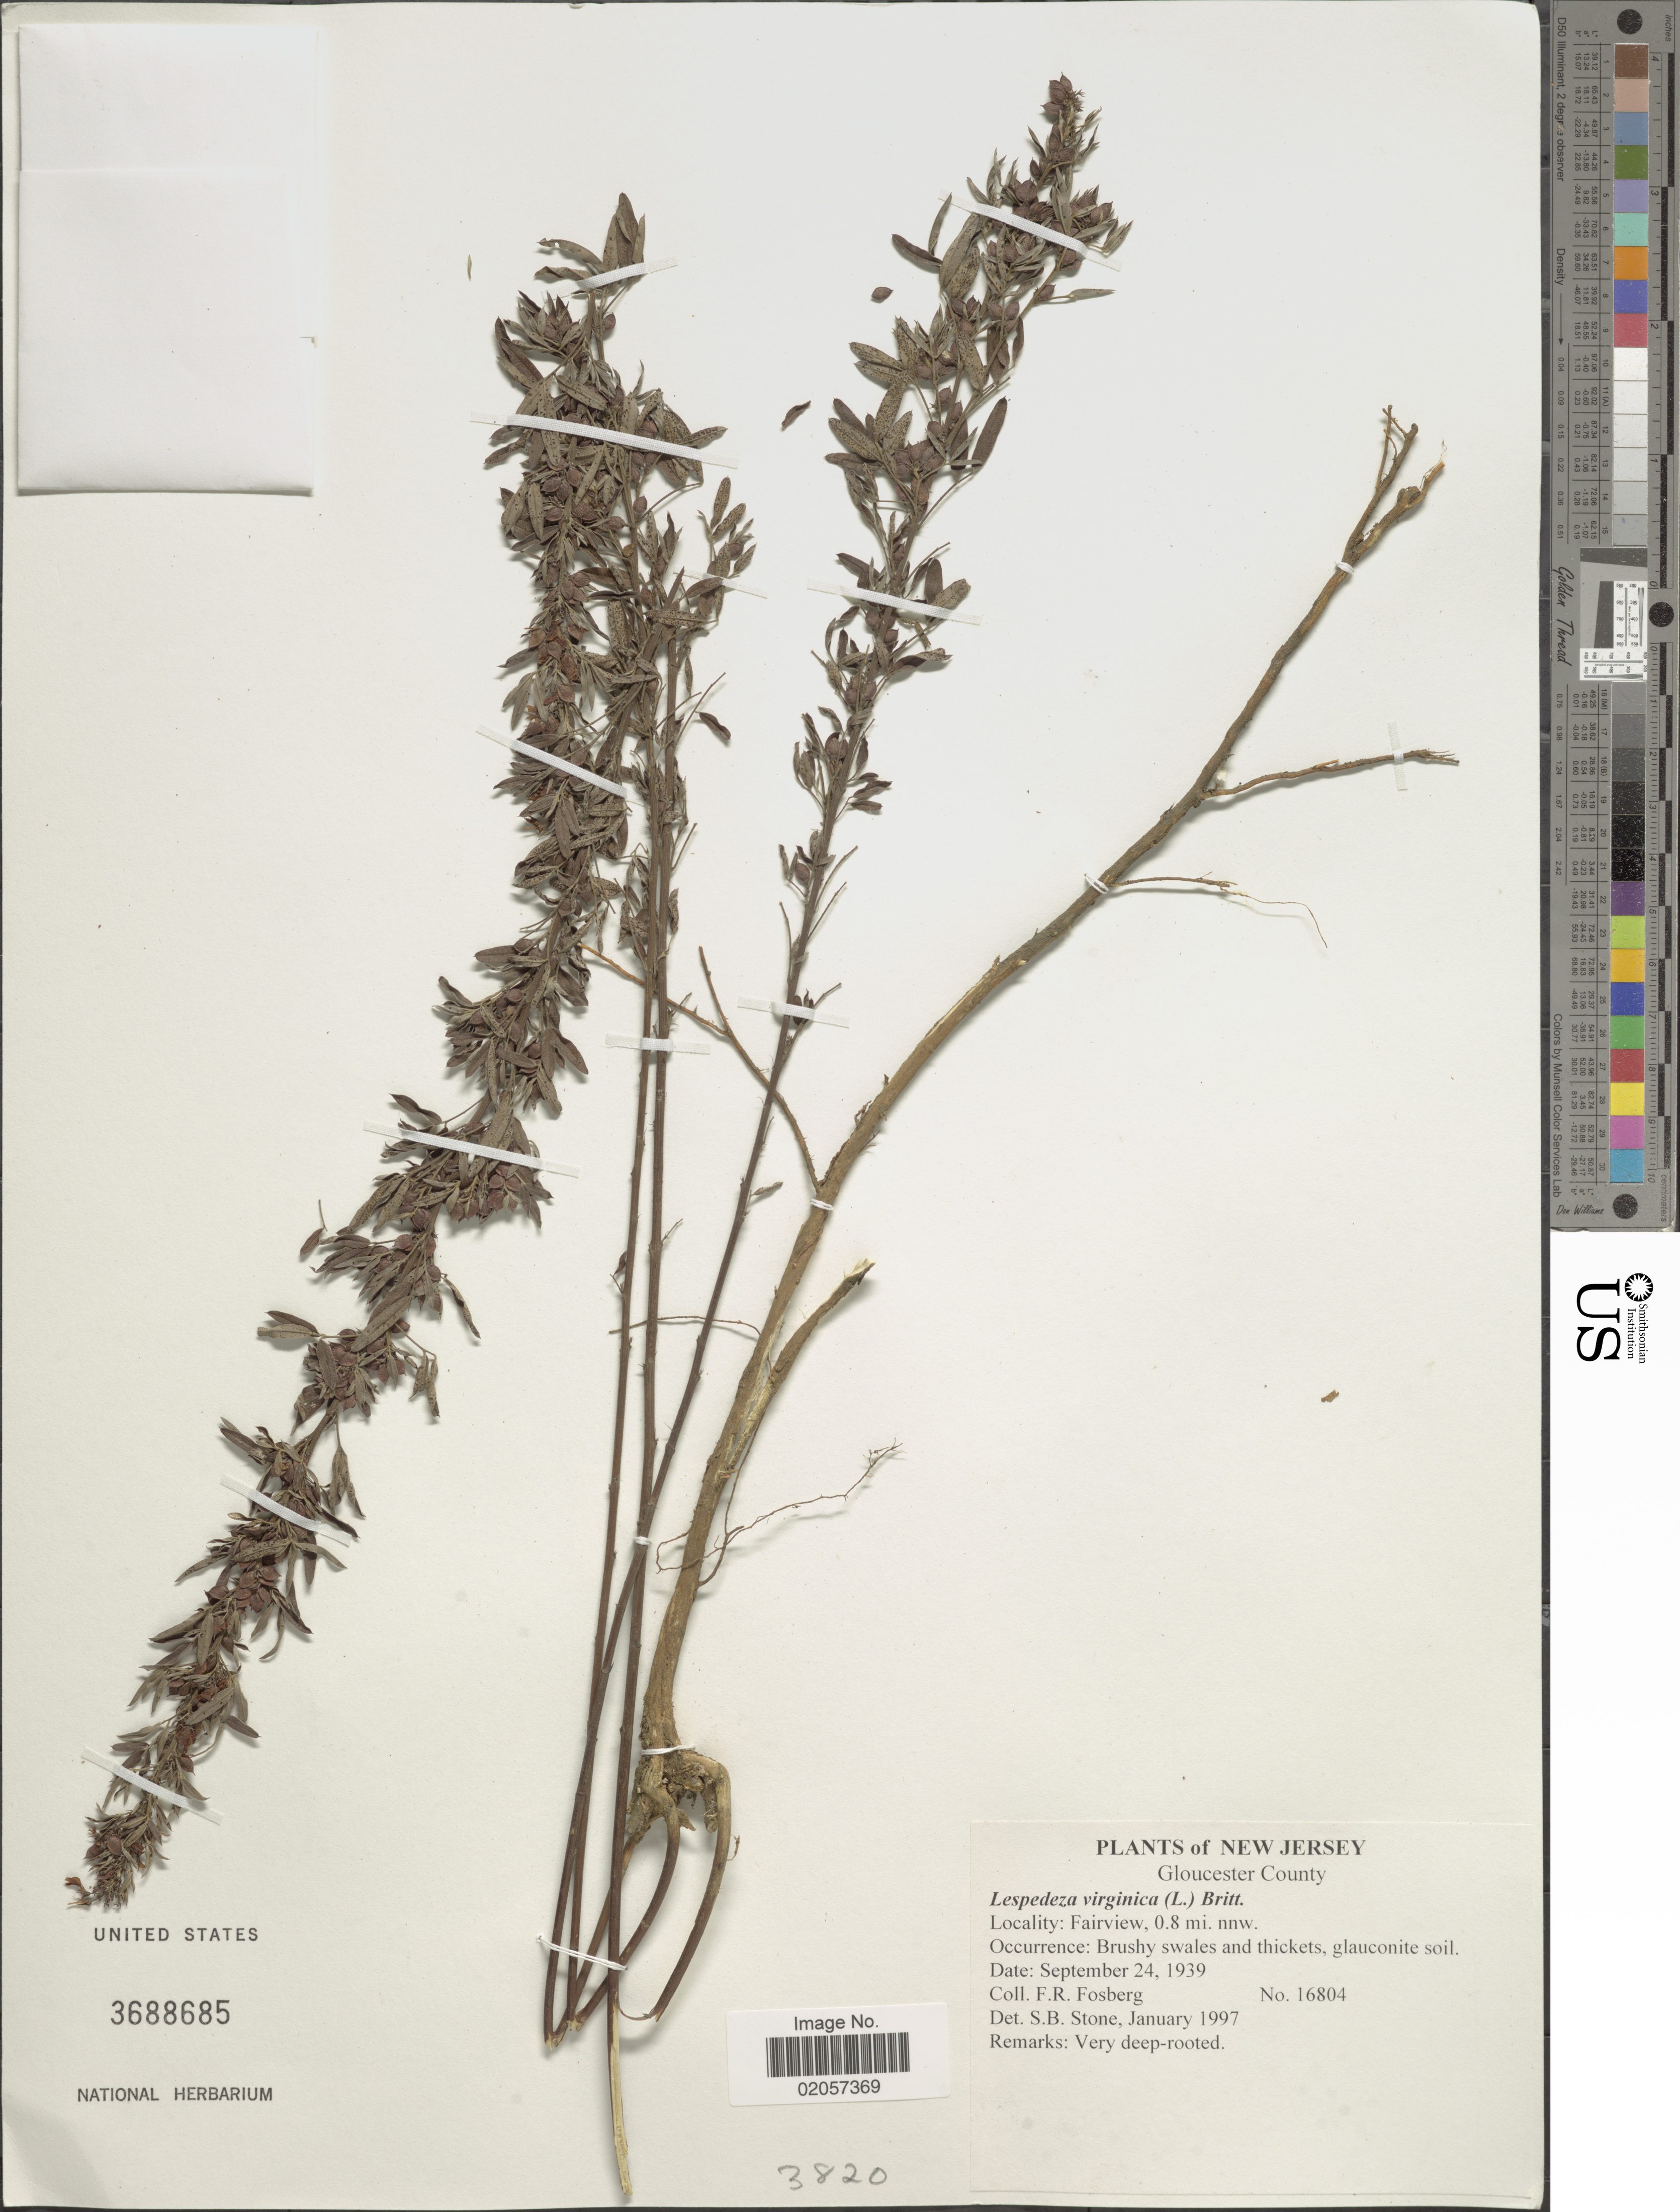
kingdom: Plantae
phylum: Tracheophyta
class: Magnoliopsida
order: Fabales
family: Fabaceae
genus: Lespedeza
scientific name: Lespedeza virginica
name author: (L.) Britton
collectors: F. R. Fosberg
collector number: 16804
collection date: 1939-09-24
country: United States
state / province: New Jersey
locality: New Jersey, Gloucester County, Fairview, 0.8 mi. nnw.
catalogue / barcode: US 3688685